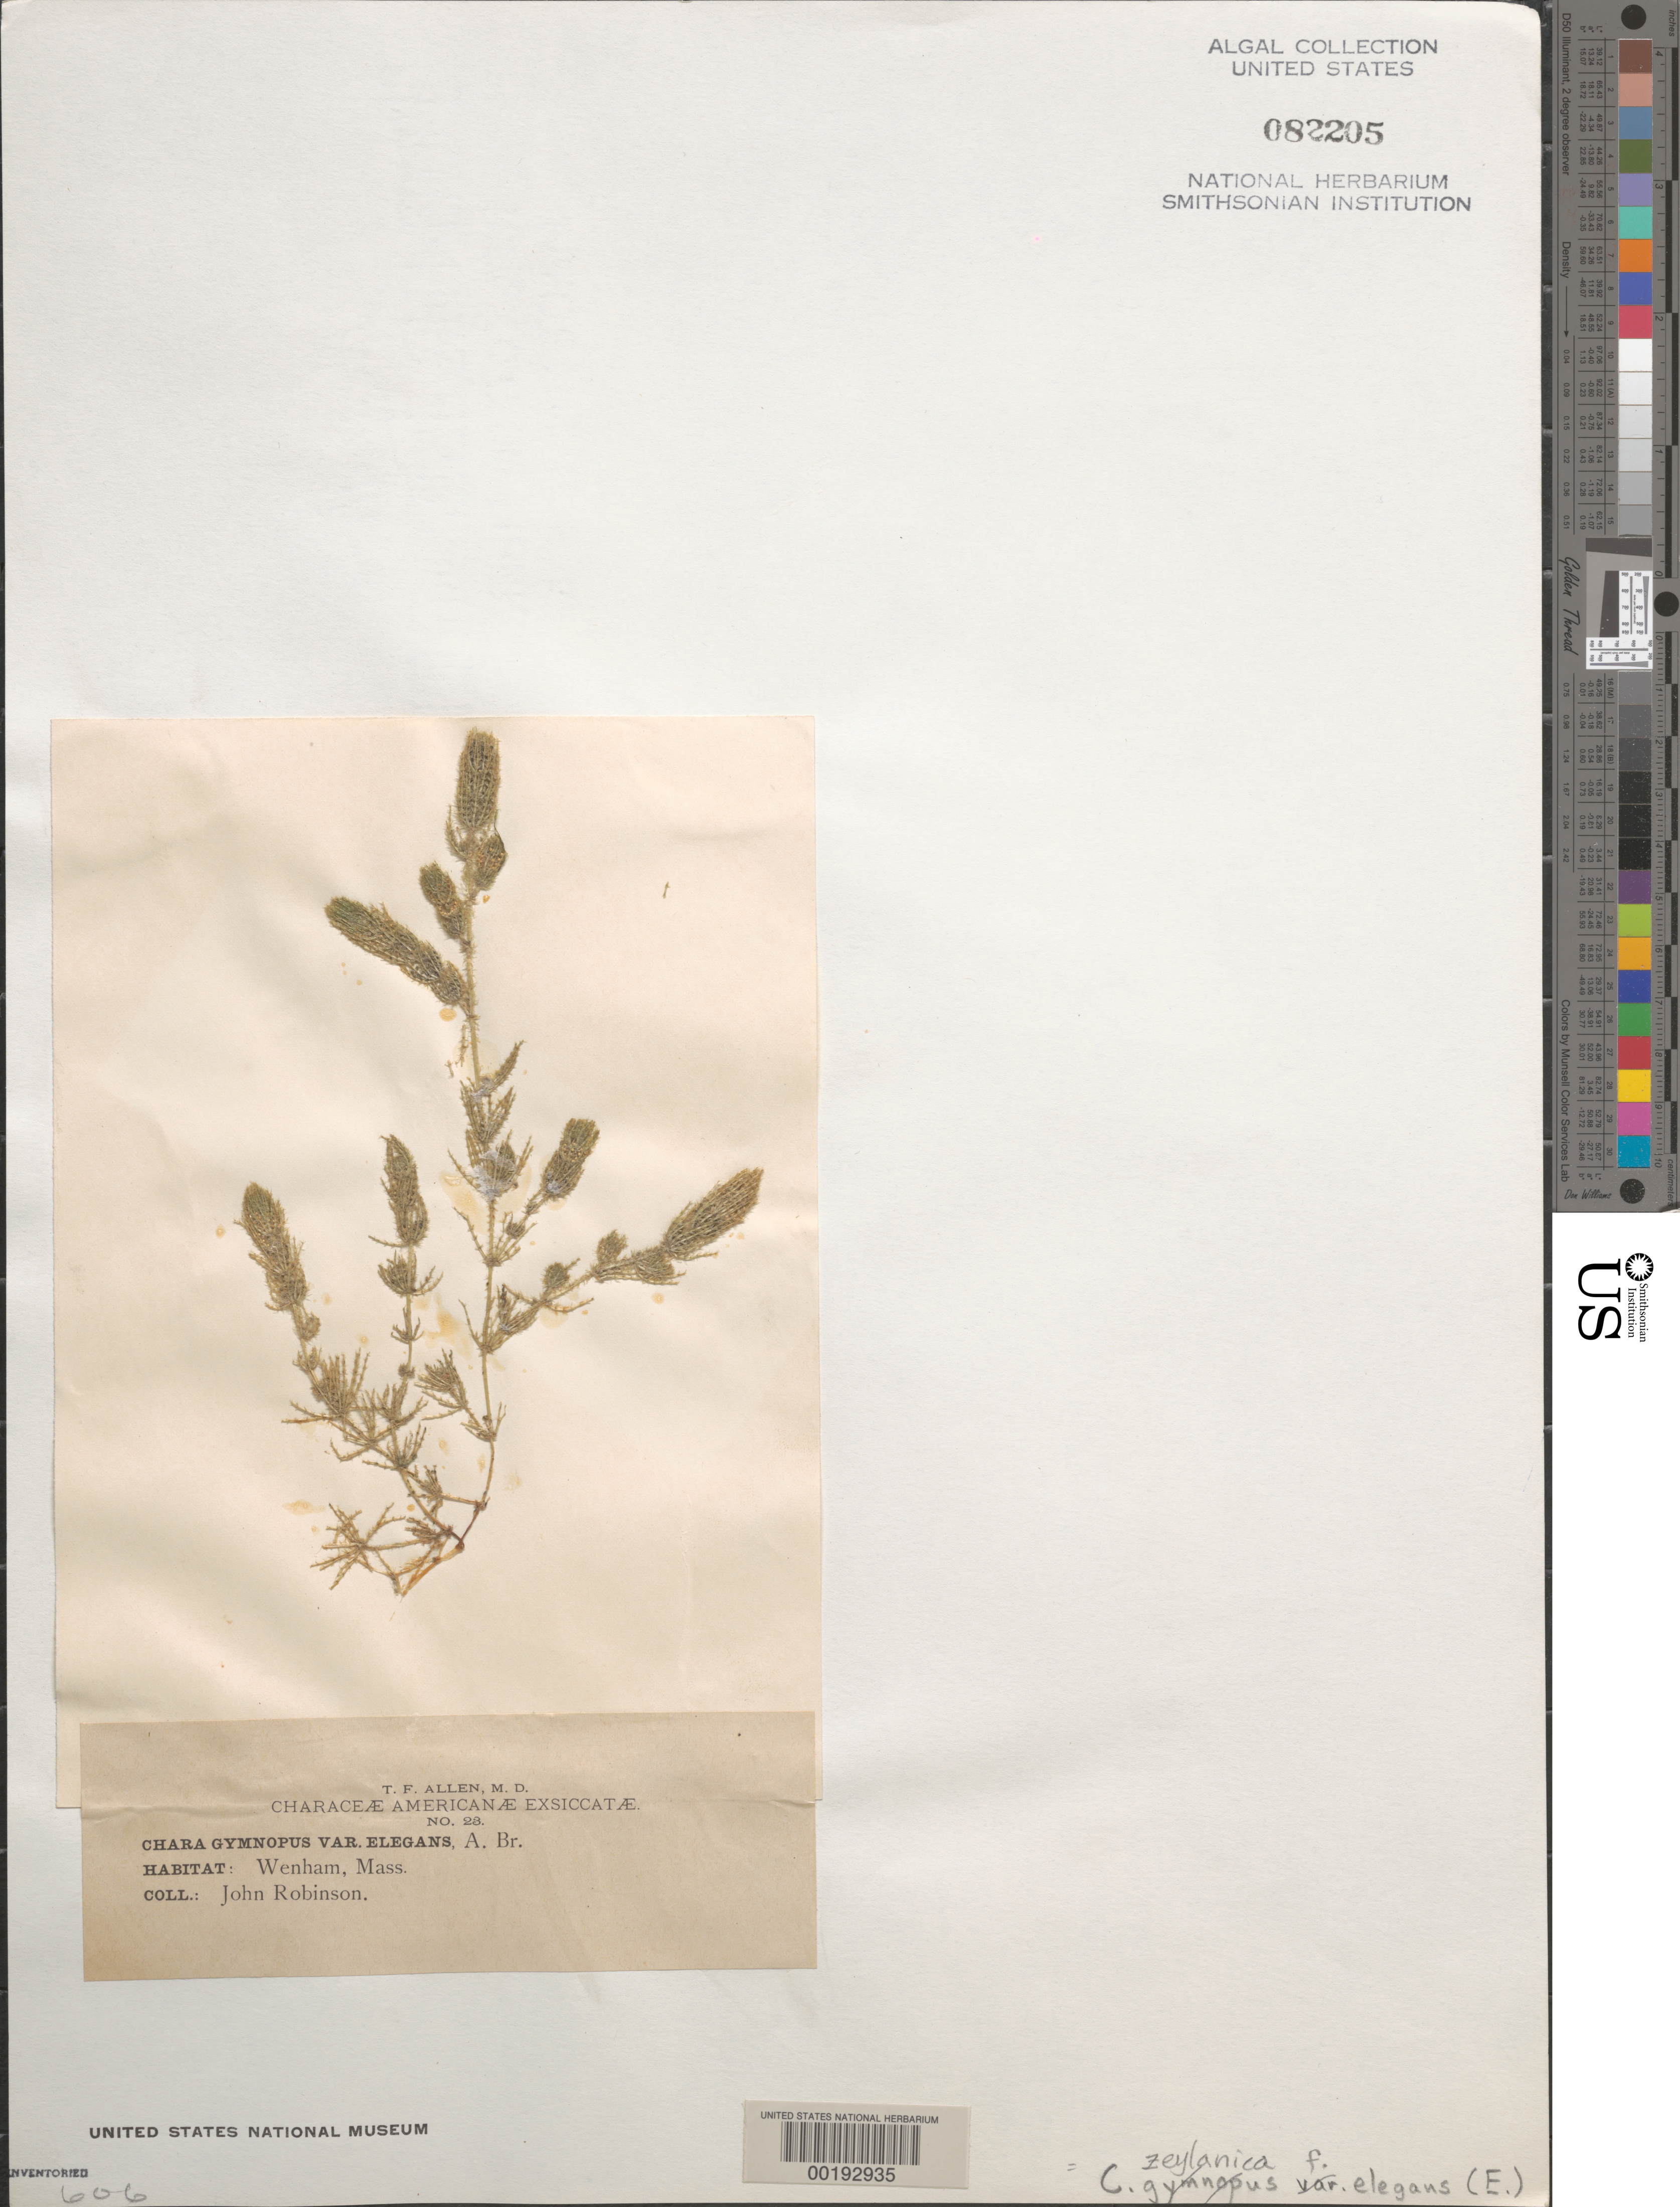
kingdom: Plantae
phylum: Charophyta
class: Charophyceae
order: Charales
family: Characeae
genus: Chara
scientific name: Chara zeylanica f. elegans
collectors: J. Robinson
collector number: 23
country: United States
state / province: Massachusetts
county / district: Essex County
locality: Wenham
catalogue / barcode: US 82205